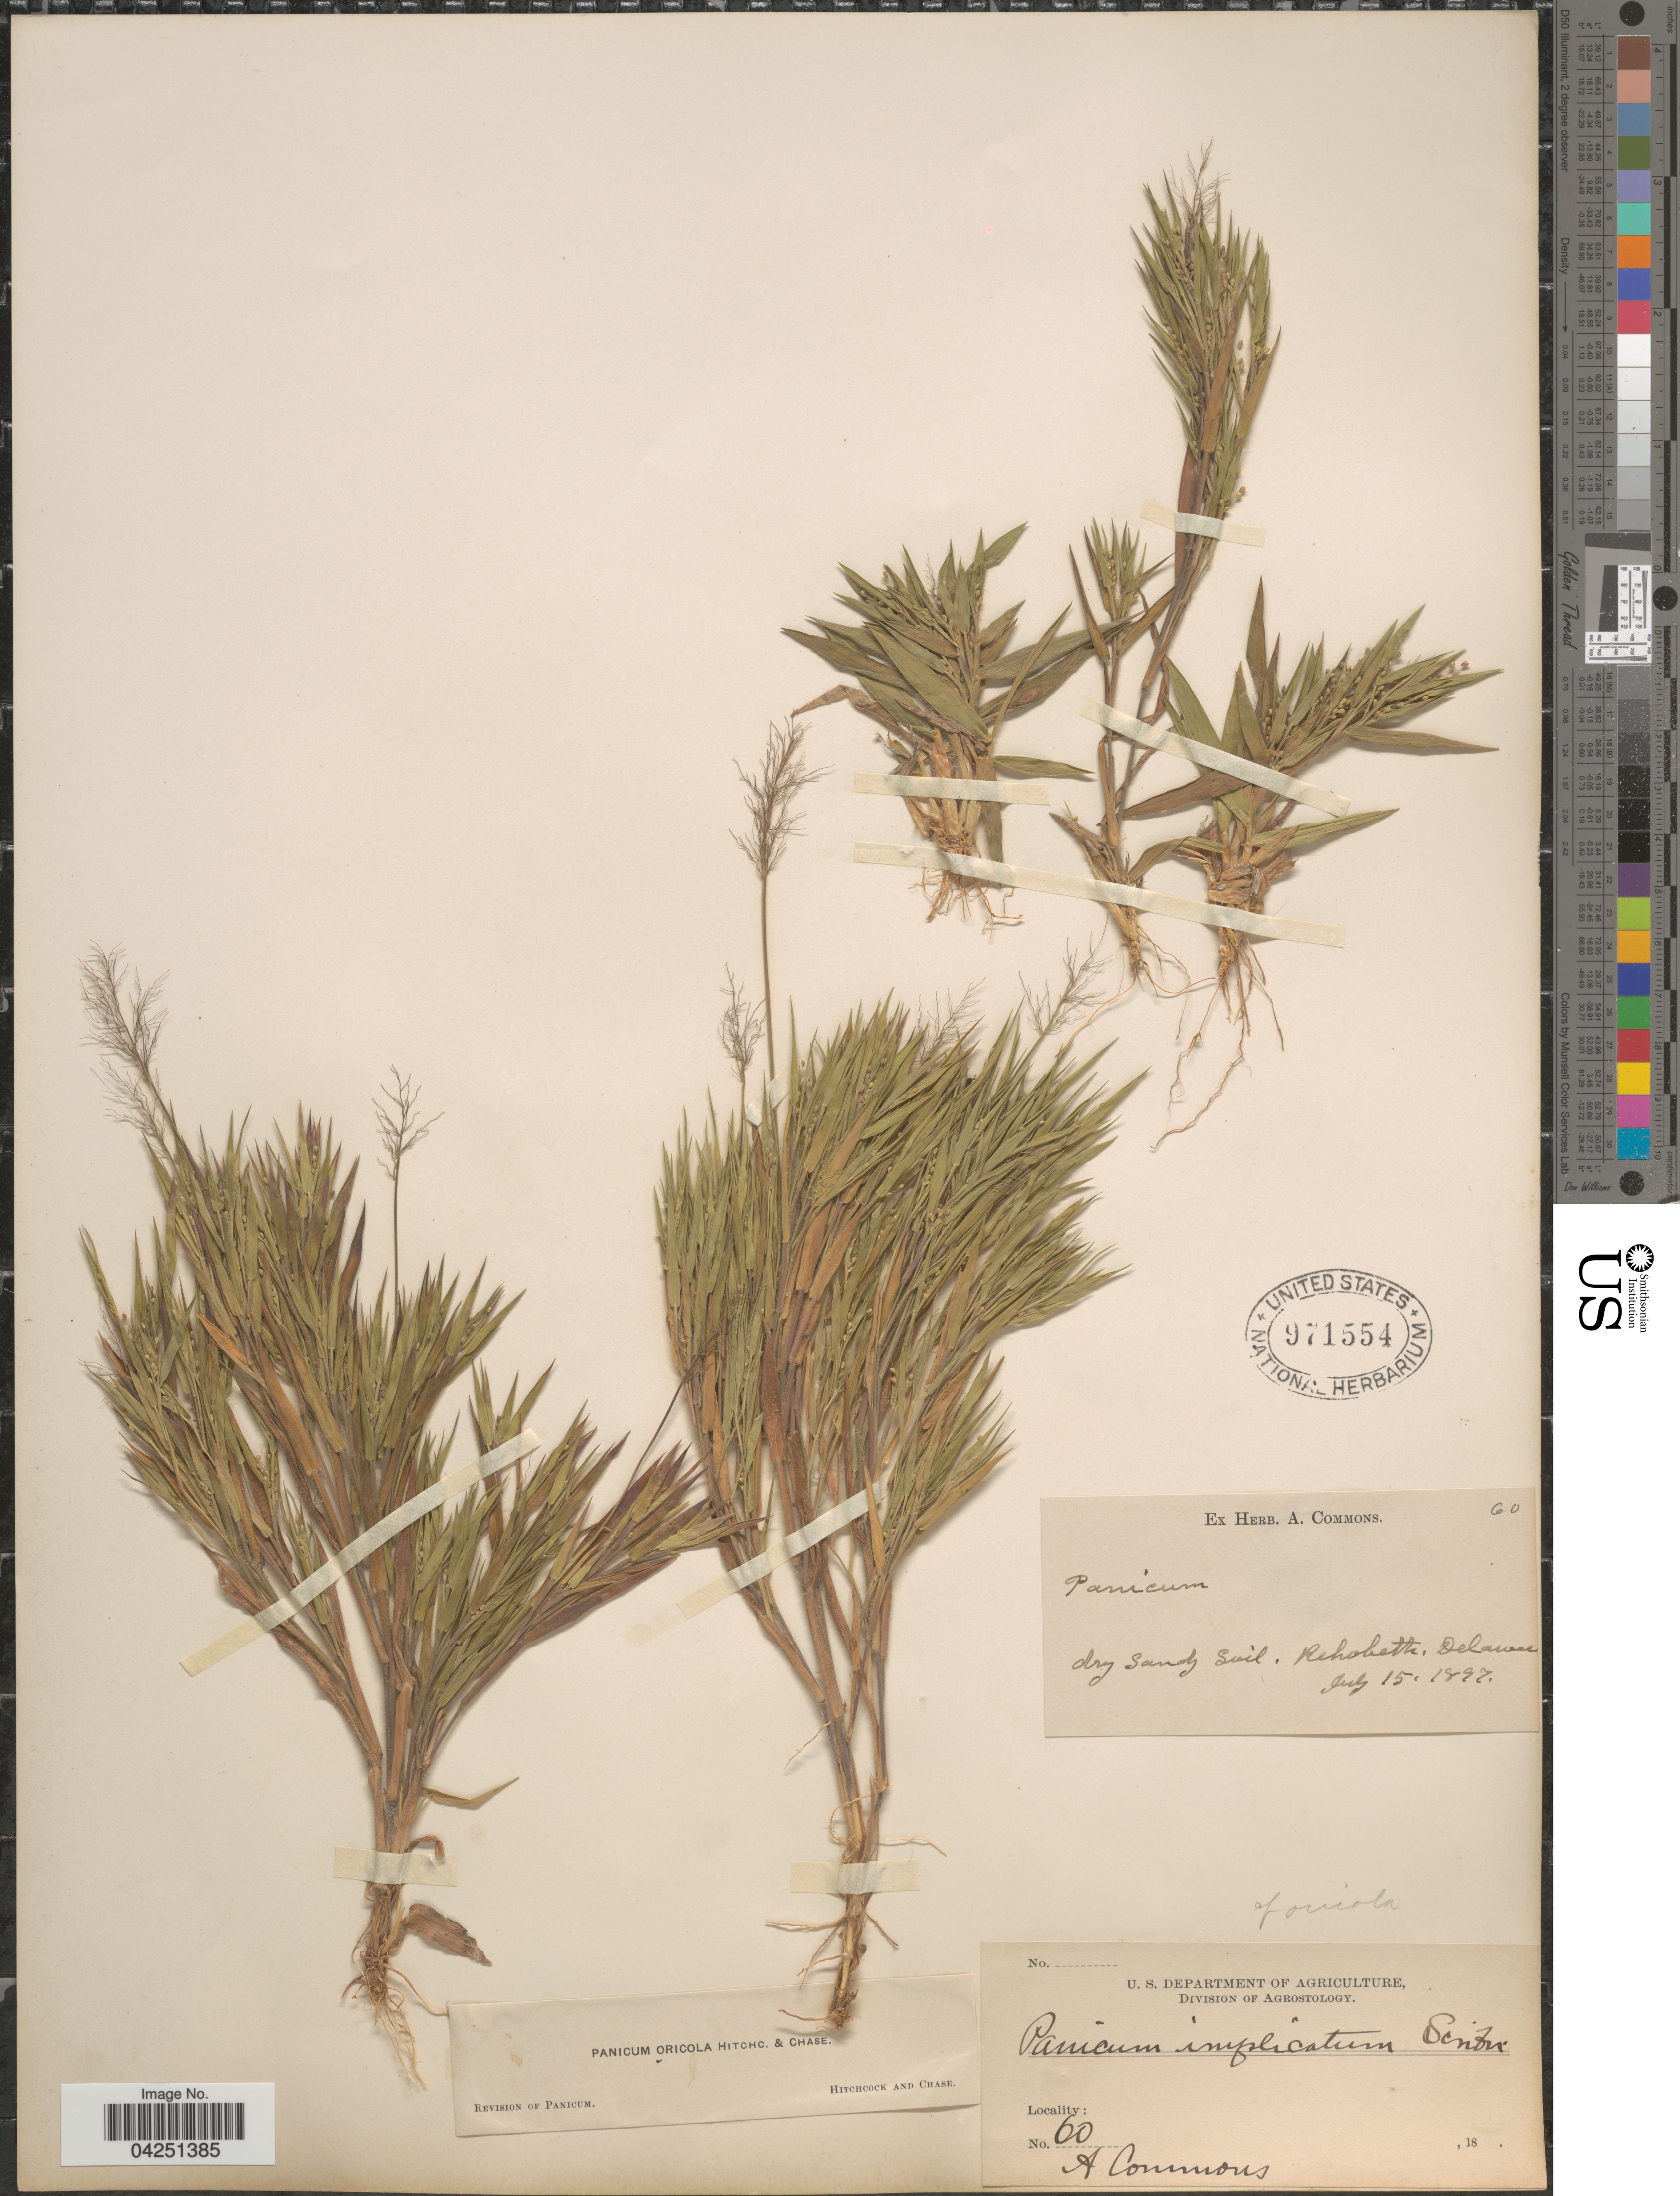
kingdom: Plantae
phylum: Tracheophyta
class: Liliopsida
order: Poales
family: Poaceae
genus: Dichanthelium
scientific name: Dichanthelium acuminatum var. acuminatum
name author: (Sw.) Gould & C.A. Clark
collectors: A. Commons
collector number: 60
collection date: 1897-07-15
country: United States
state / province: Delaware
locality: Dry sandy soil. Rehoboth.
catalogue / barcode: US 971554